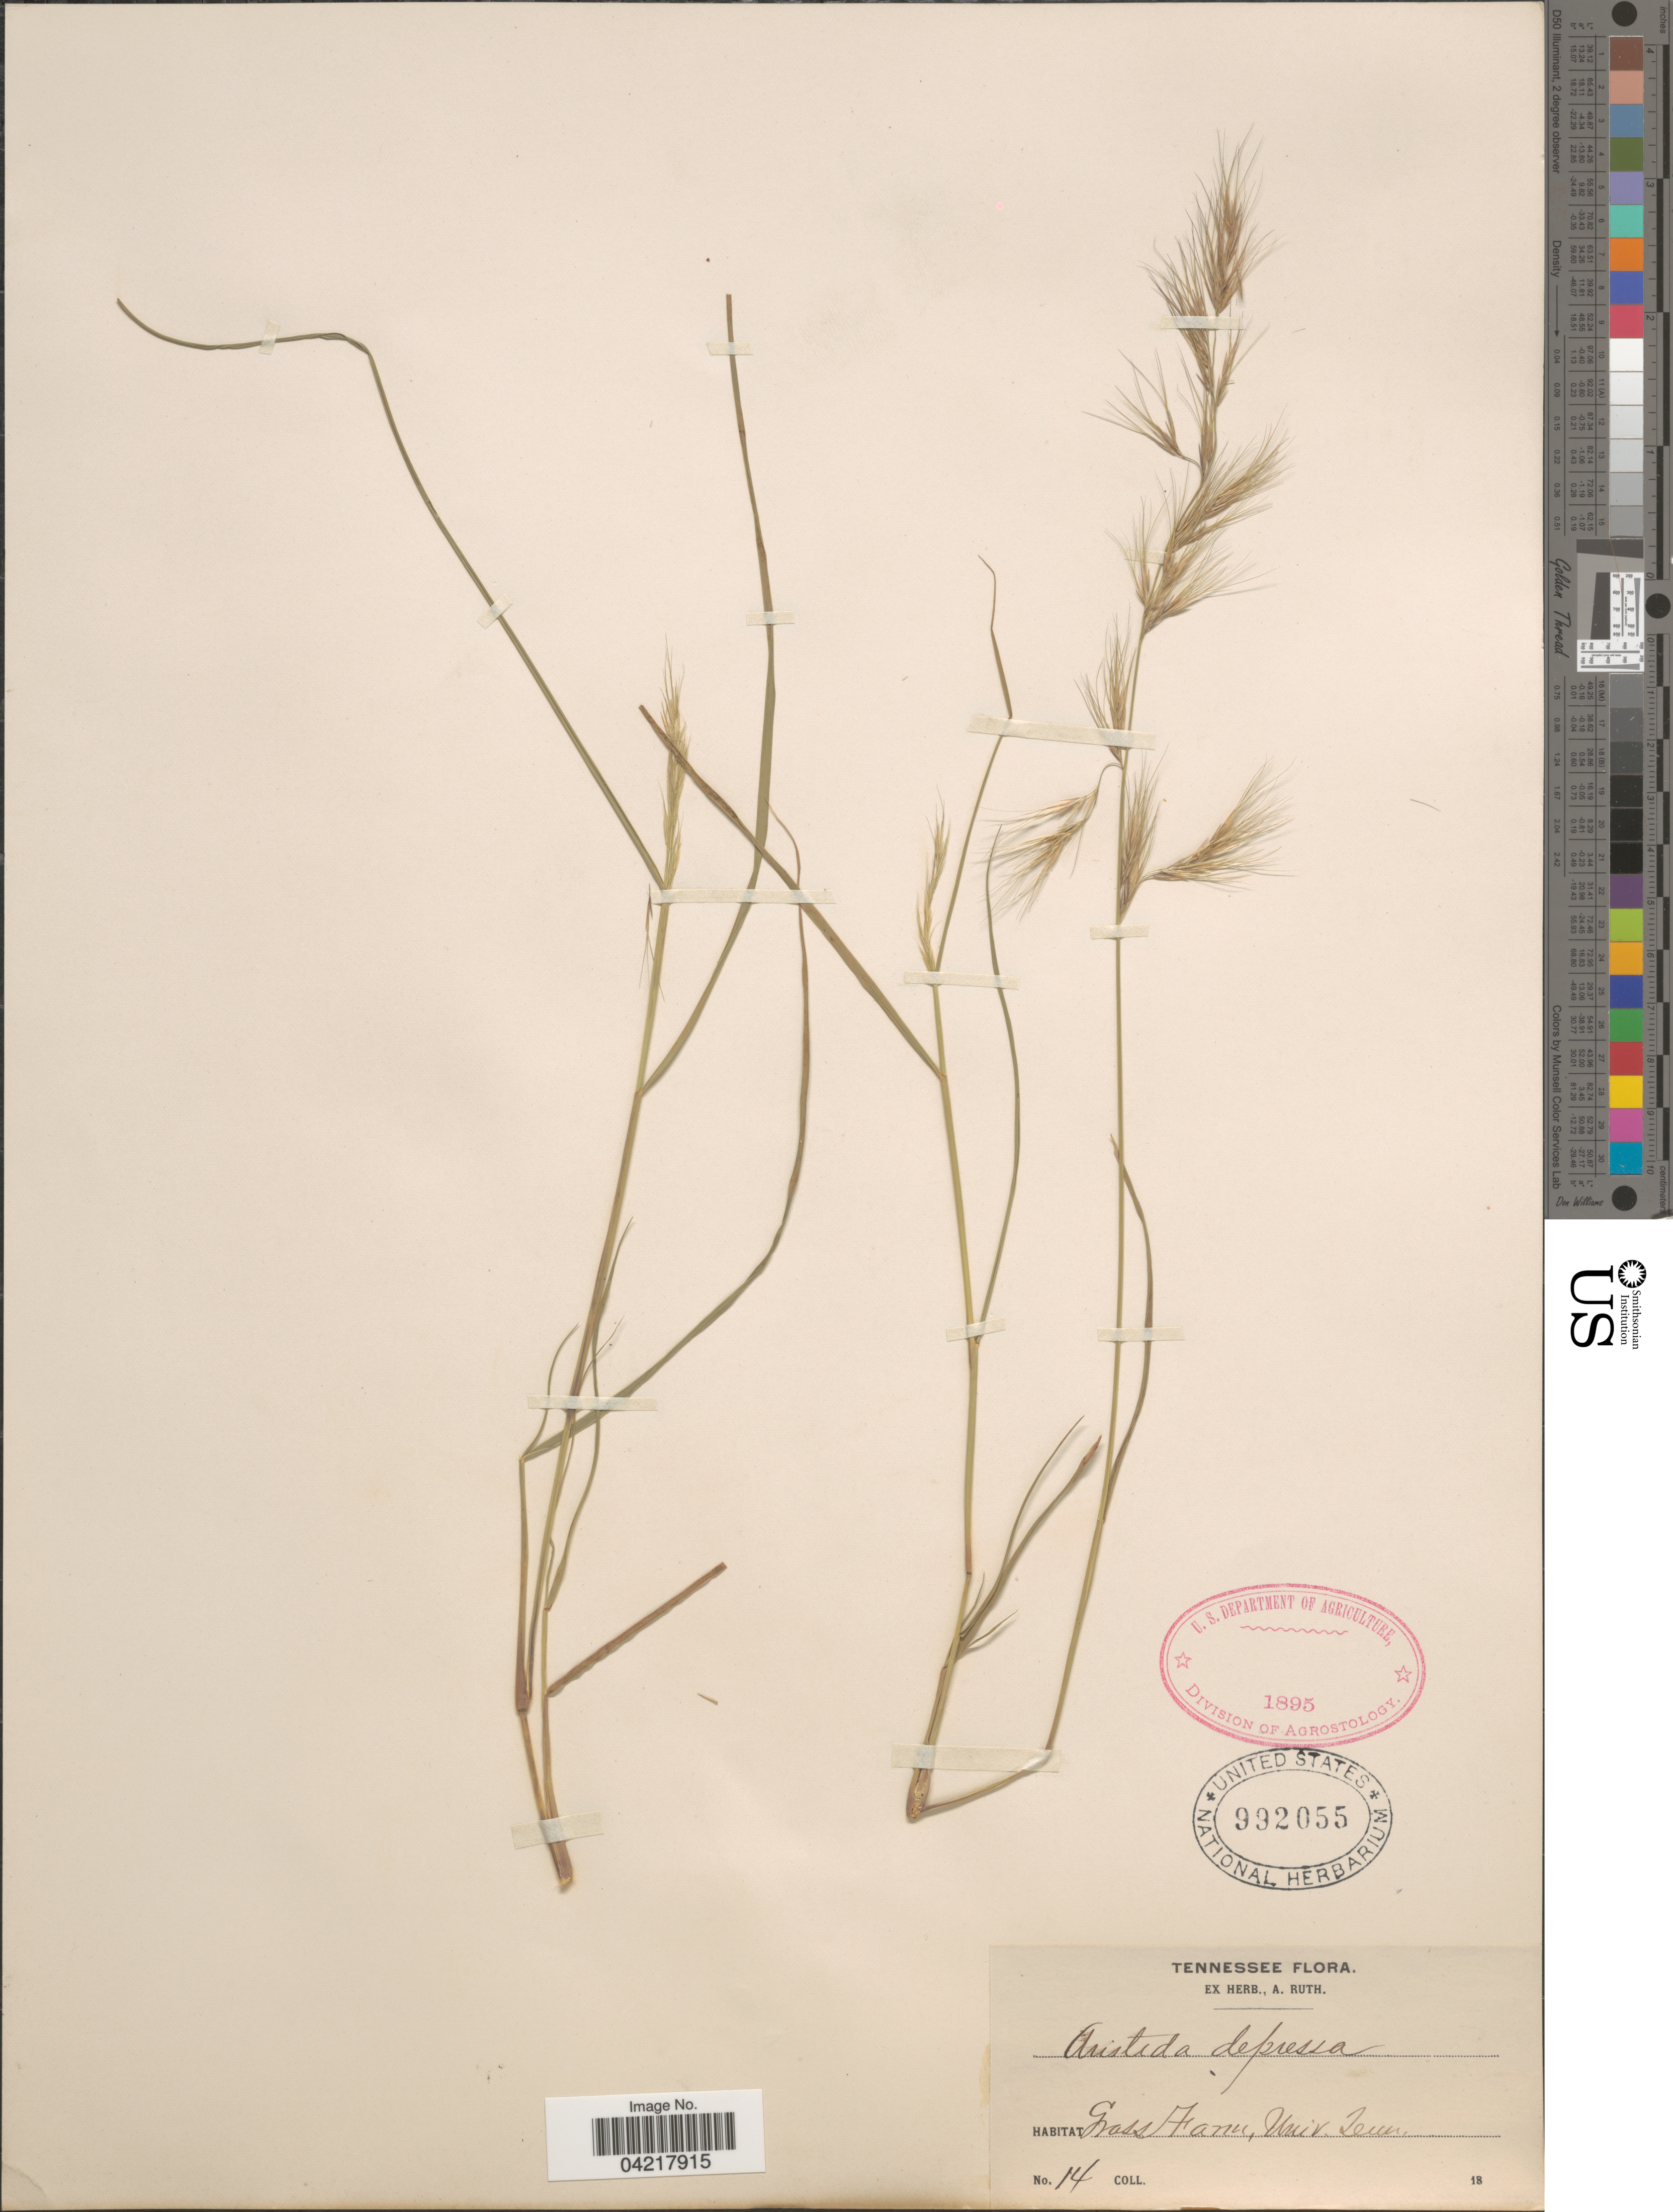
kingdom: Plantae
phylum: Tracheophyta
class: Liliopsida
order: Poales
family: Poaceae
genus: Aristida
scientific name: Aristida depressa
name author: Retz.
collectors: Ex herb. A. Ruth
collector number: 14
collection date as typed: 18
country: United States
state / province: Tennessee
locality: Grass Farm, Univ. Tenn.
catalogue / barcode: US 992055